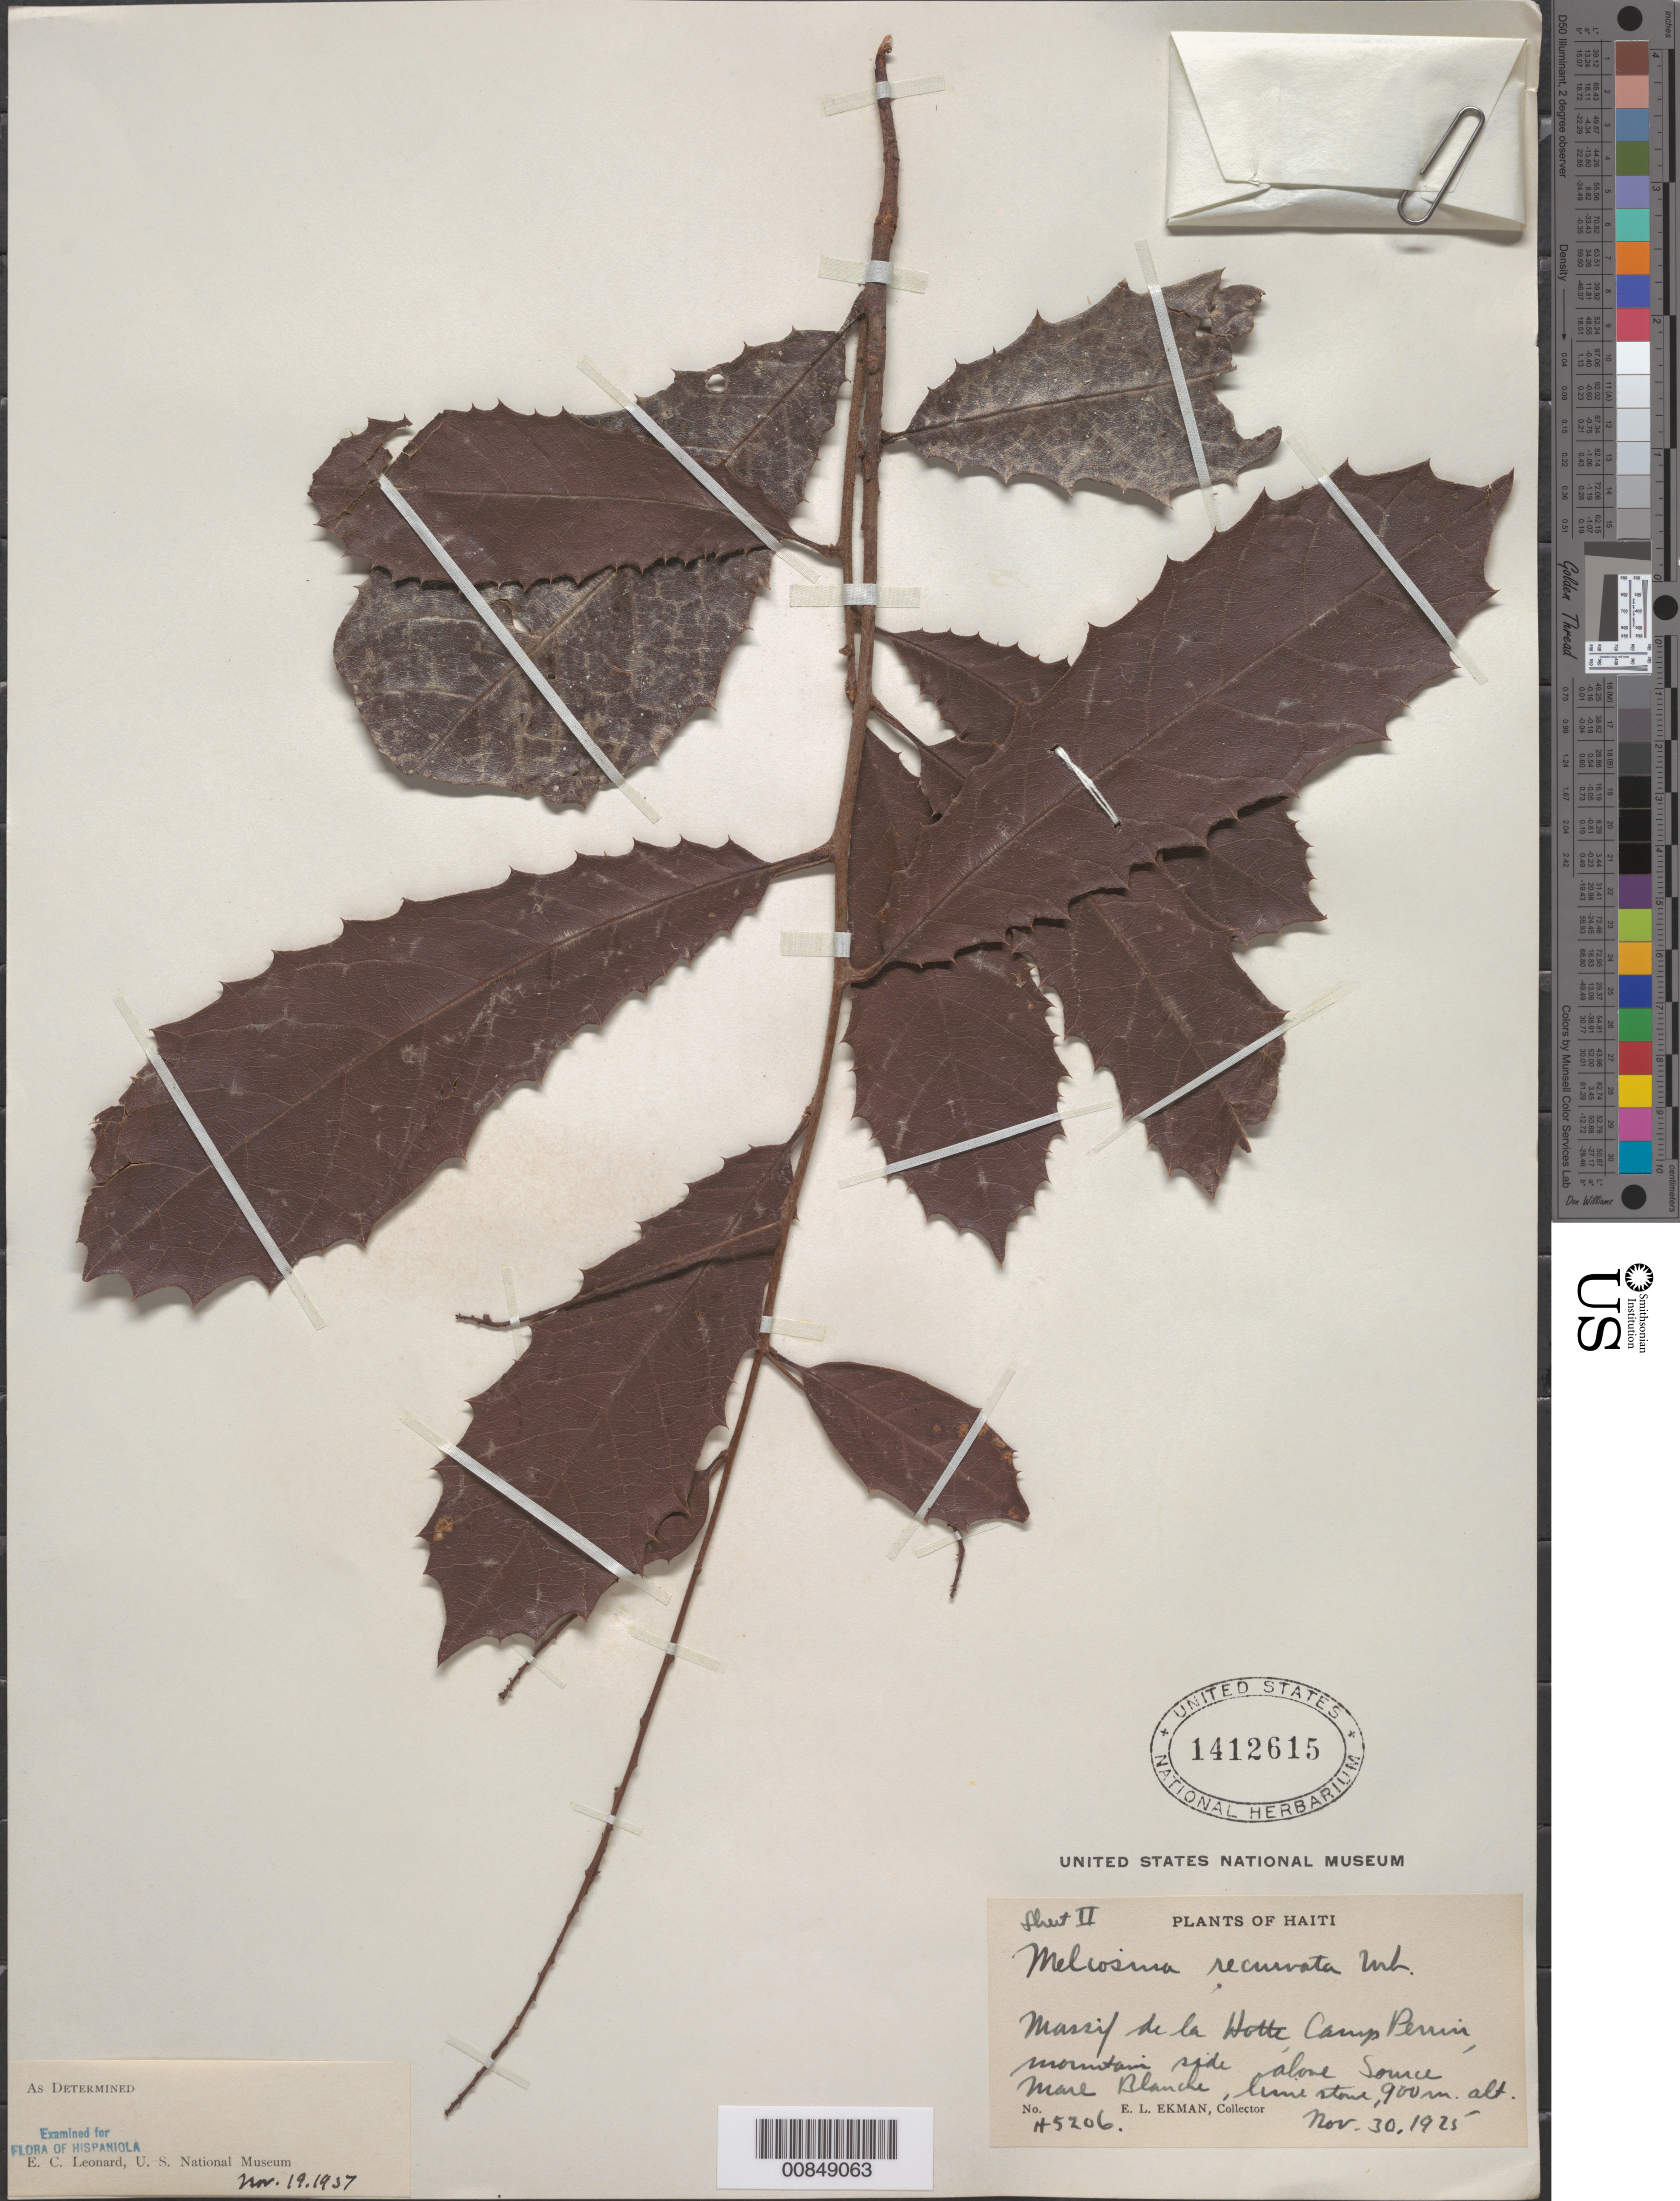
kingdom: Plantae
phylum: Tracheophyta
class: Magnoliopsida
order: Proteales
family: Sabiaceae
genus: Meliosma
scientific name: Meliosma recurvata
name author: Urb.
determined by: Leonard, Emery C., (US)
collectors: E. L. Ekman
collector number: H 5206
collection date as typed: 30 Nov 1925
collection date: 1925-11-30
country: Haiti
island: Hispaniola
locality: Massif de la Hotte, Camp Perrin, mountain side above Source Mare-Blanche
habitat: Limestone on mountain side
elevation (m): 900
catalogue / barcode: US 1412615